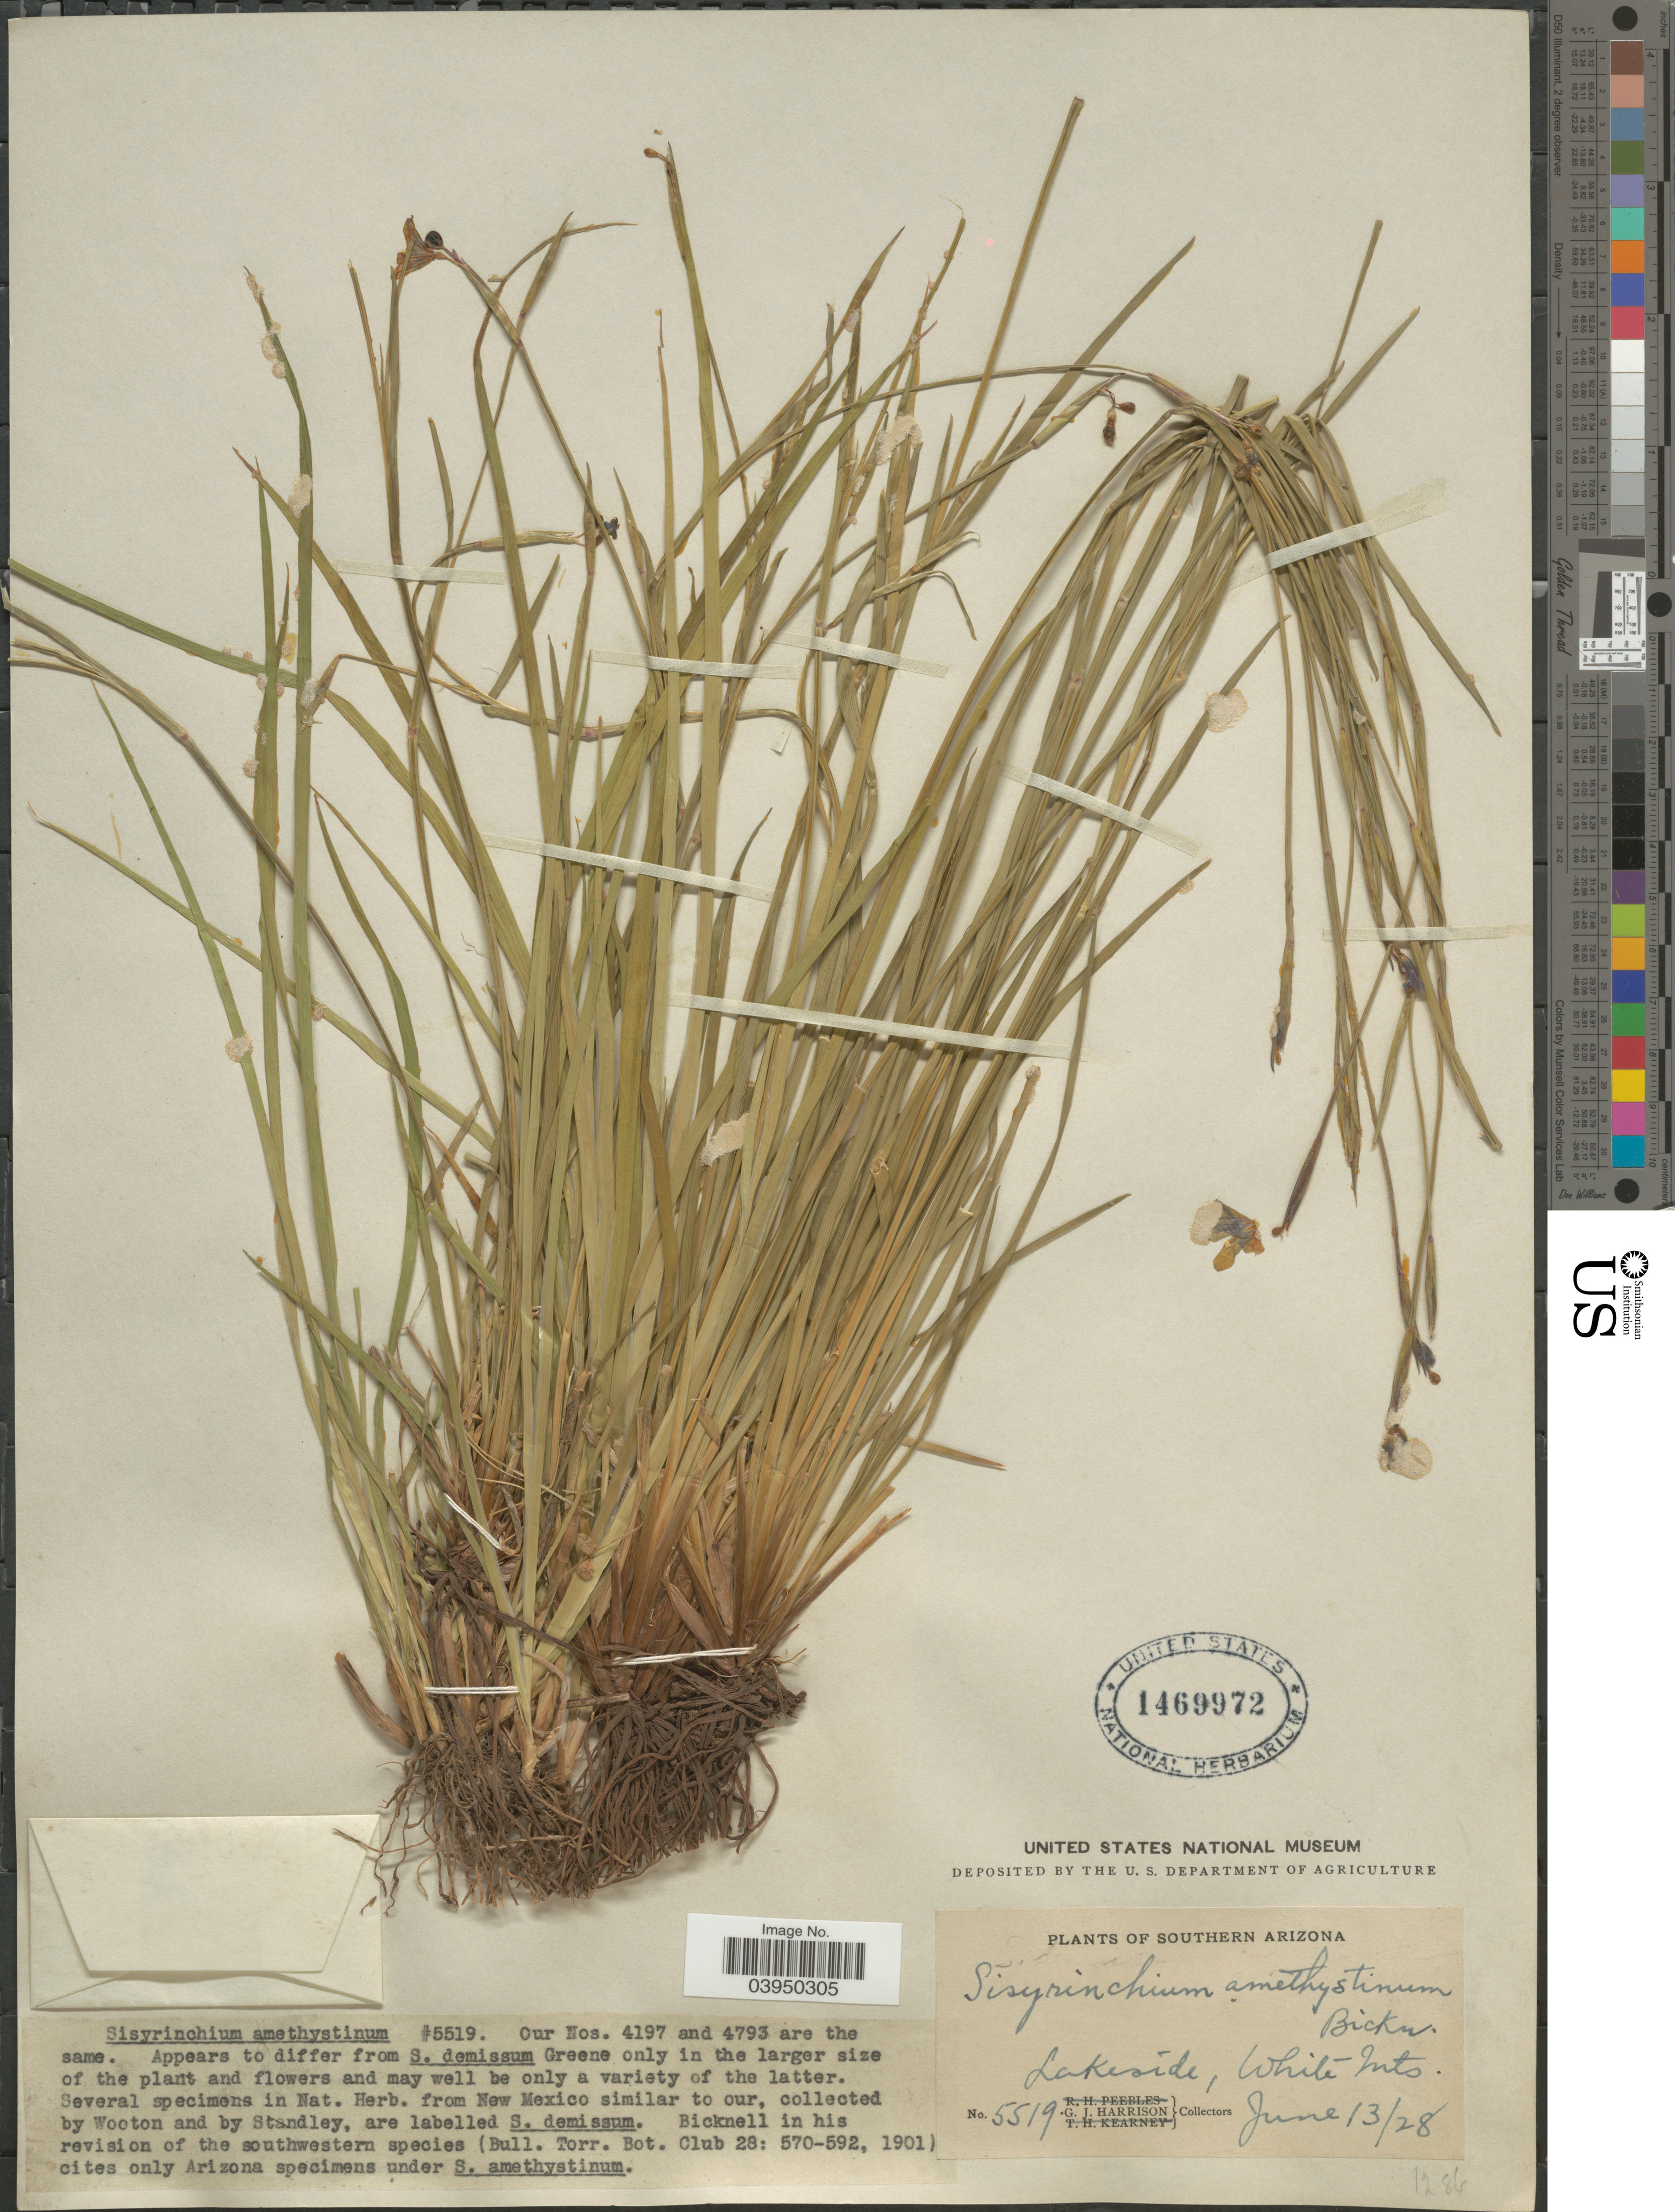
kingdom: Plantae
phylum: Tracheophyta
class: Liliopsida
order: Asparagales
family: Iridaceae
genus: Sisyrinchium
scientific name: Sisyrinchium amethystinum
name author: E.P. Bicknell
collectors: G. J. Harrison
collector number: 5519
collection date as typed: Transcribed d/m/y: 13/6/28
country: United States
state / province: Arizona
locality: Southern Arizona. Lakeside, White Mts.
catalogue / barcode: US 1469972